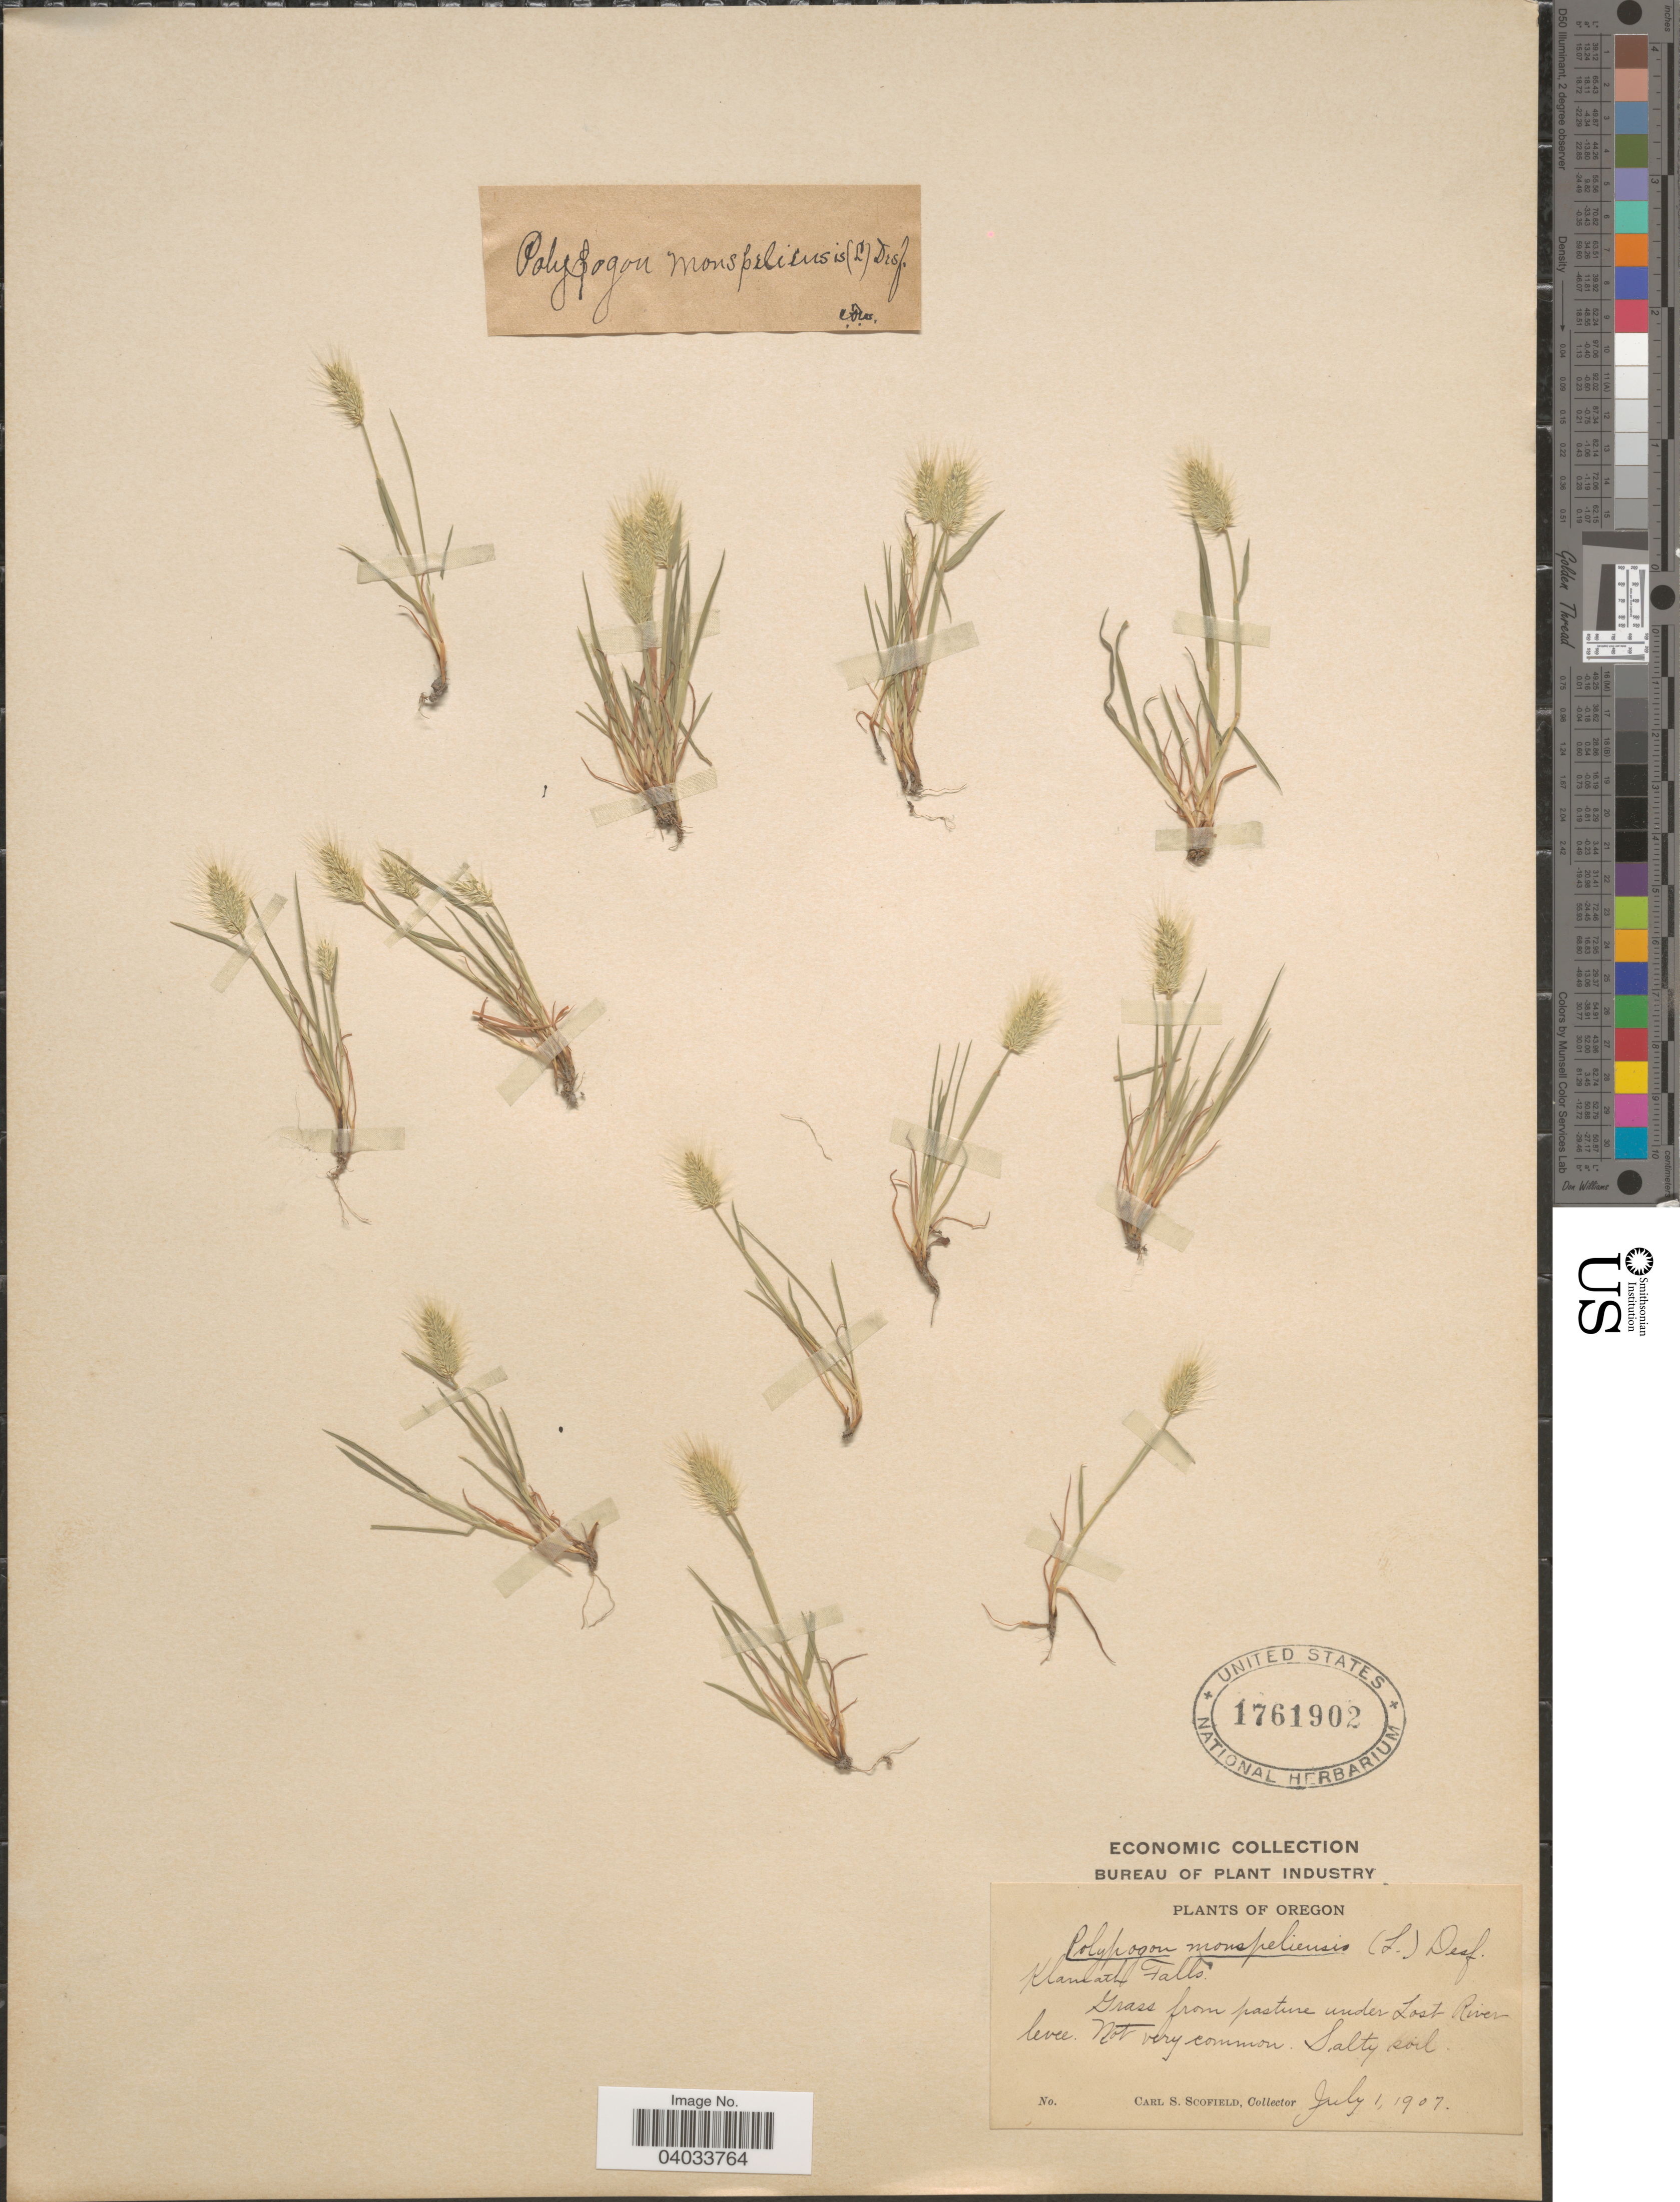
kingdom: Plantae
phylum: Tracheophyta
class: Liliopsida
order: Poales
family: Poaceae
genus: Polypogon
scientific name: Polypogon monspeliensis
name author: (L.) Desf.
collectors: C. Scofield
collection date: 1907-07-01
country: United States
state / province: Oregon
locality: Klamath Falls. Grass from pasture under Lost River levee.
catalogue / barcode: US 1761902